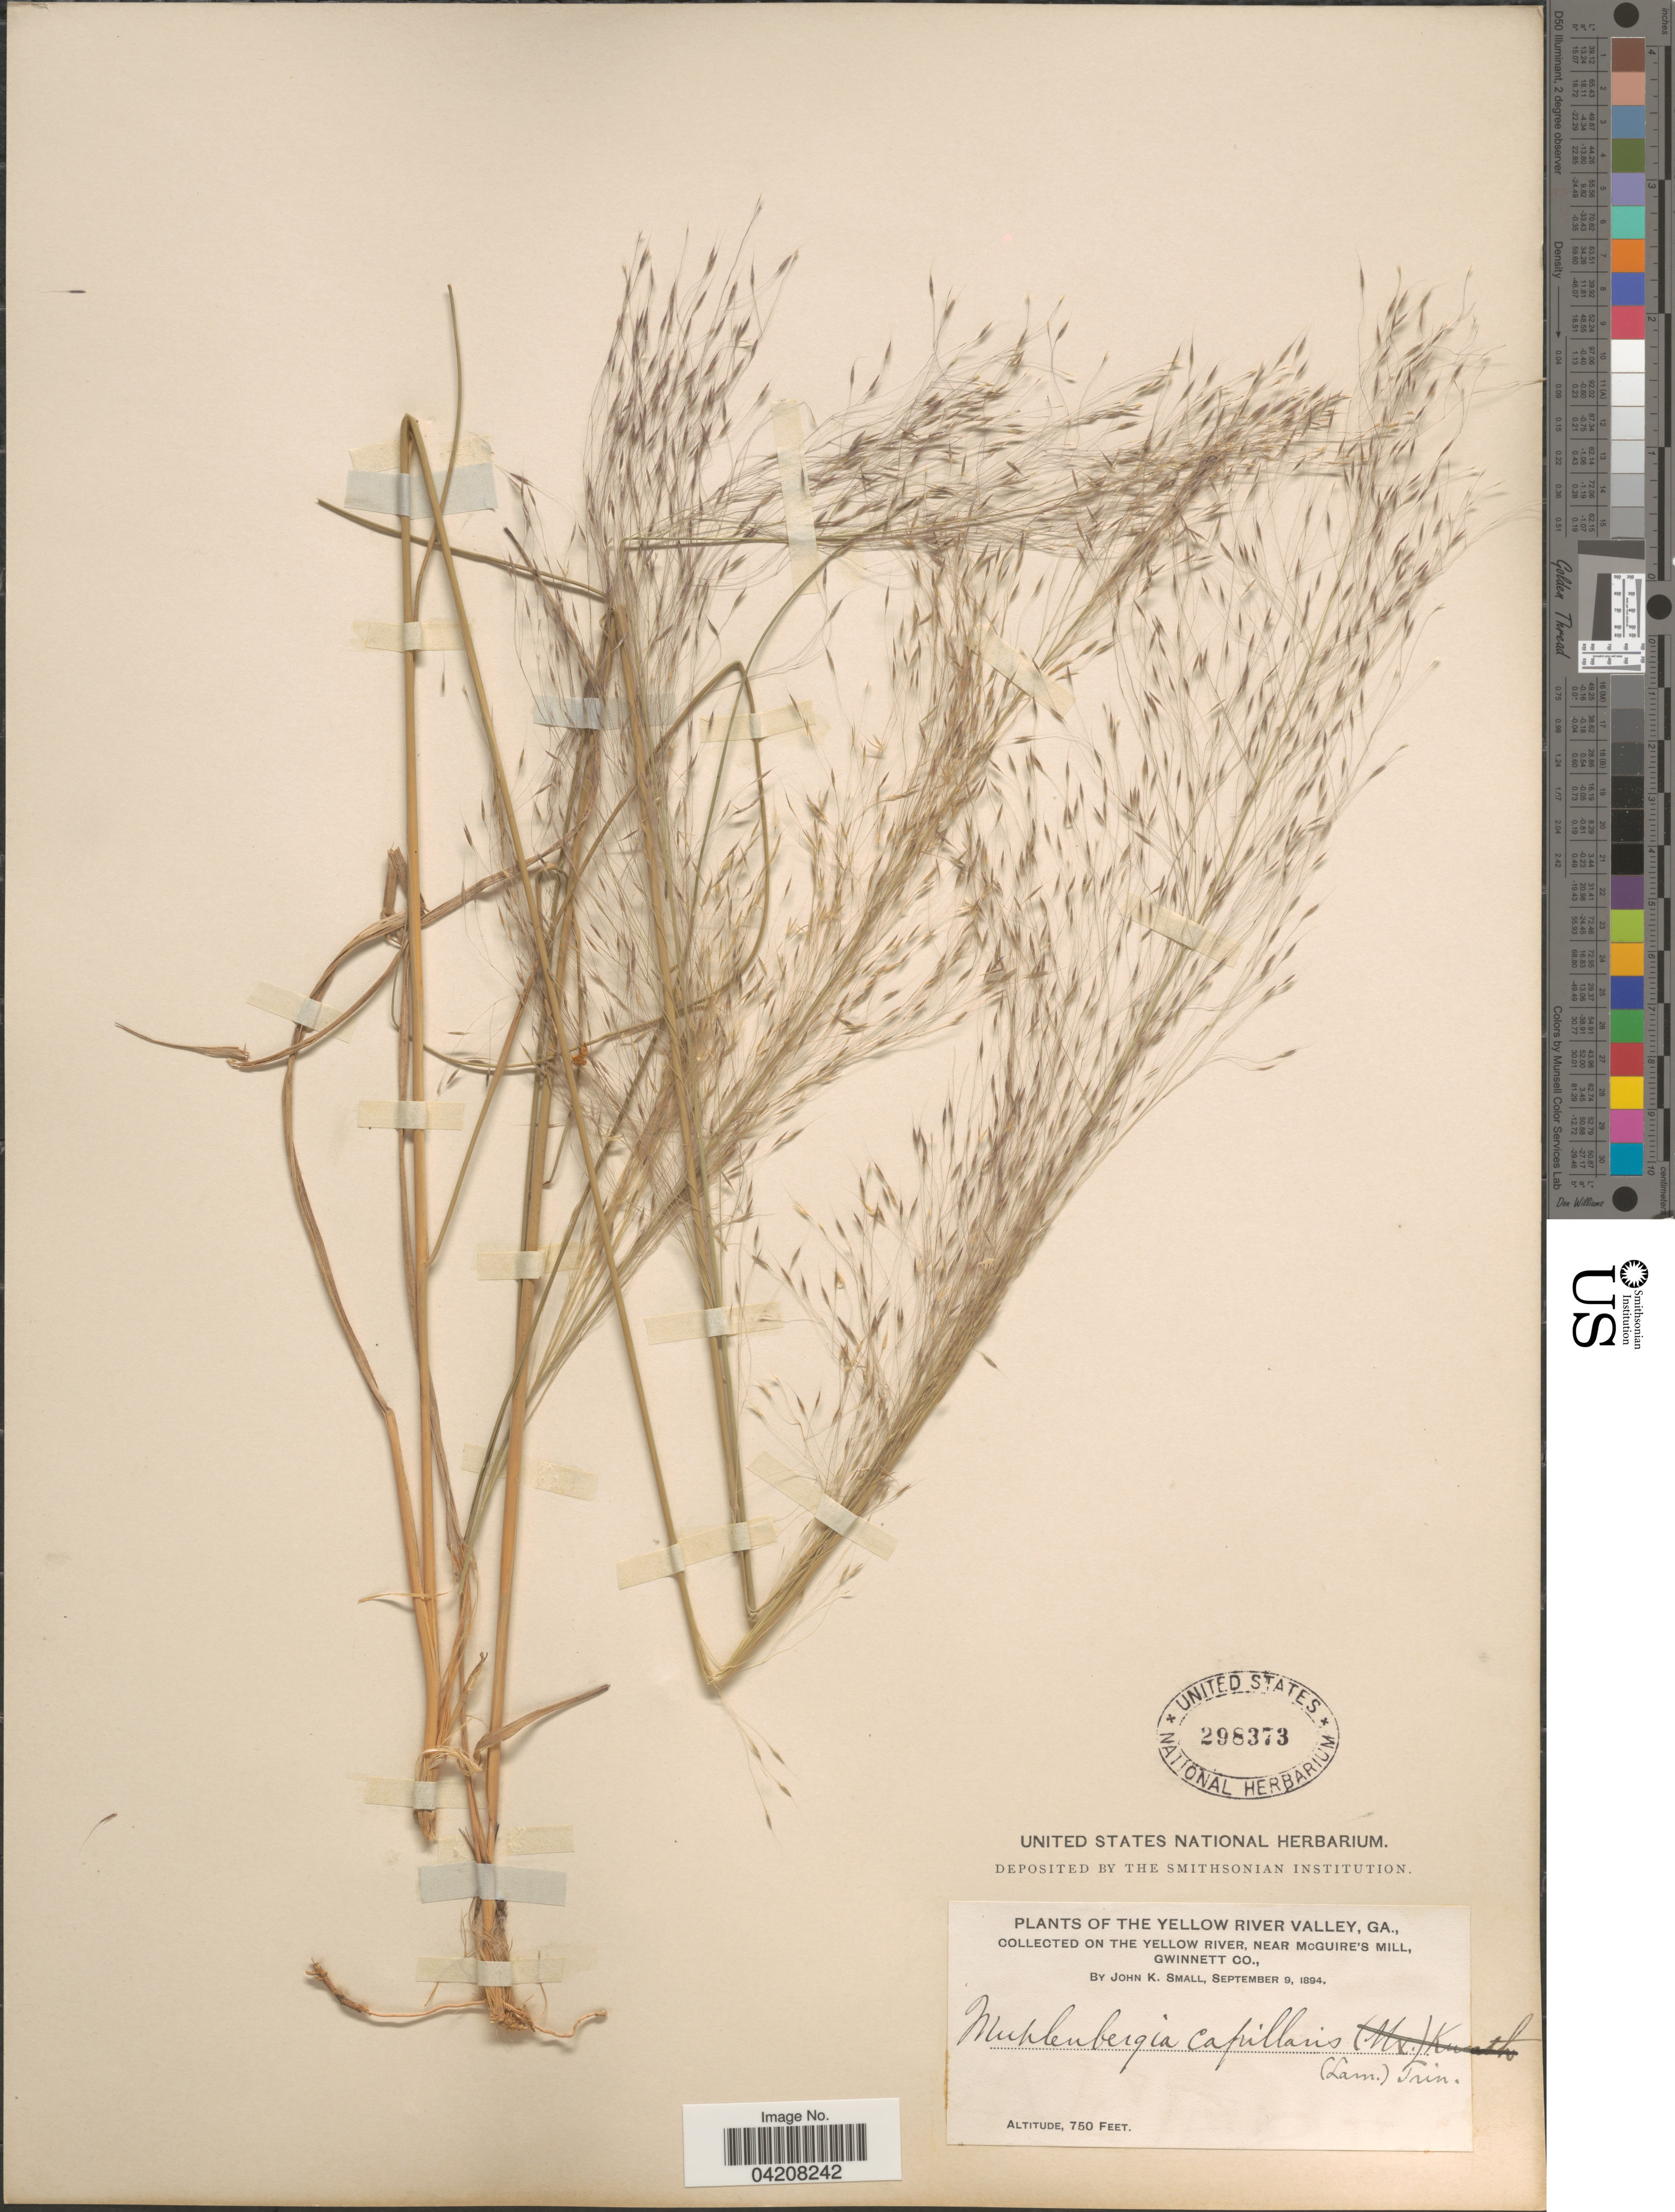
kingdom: Plantae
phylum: Tracheophyta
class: Liliopsida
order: Poales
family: Poaceae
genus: Muhlenbergia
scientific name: Muhlenbergia capillaris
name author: (Lam.) Trin.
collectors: J. K. Small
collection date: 1894-09-09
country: United States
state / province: Georgia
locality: Yellow River Valley. On the Yellow River, near McGuire's Mill, Gwinnett Co.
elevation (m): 229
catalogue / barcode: US 298373